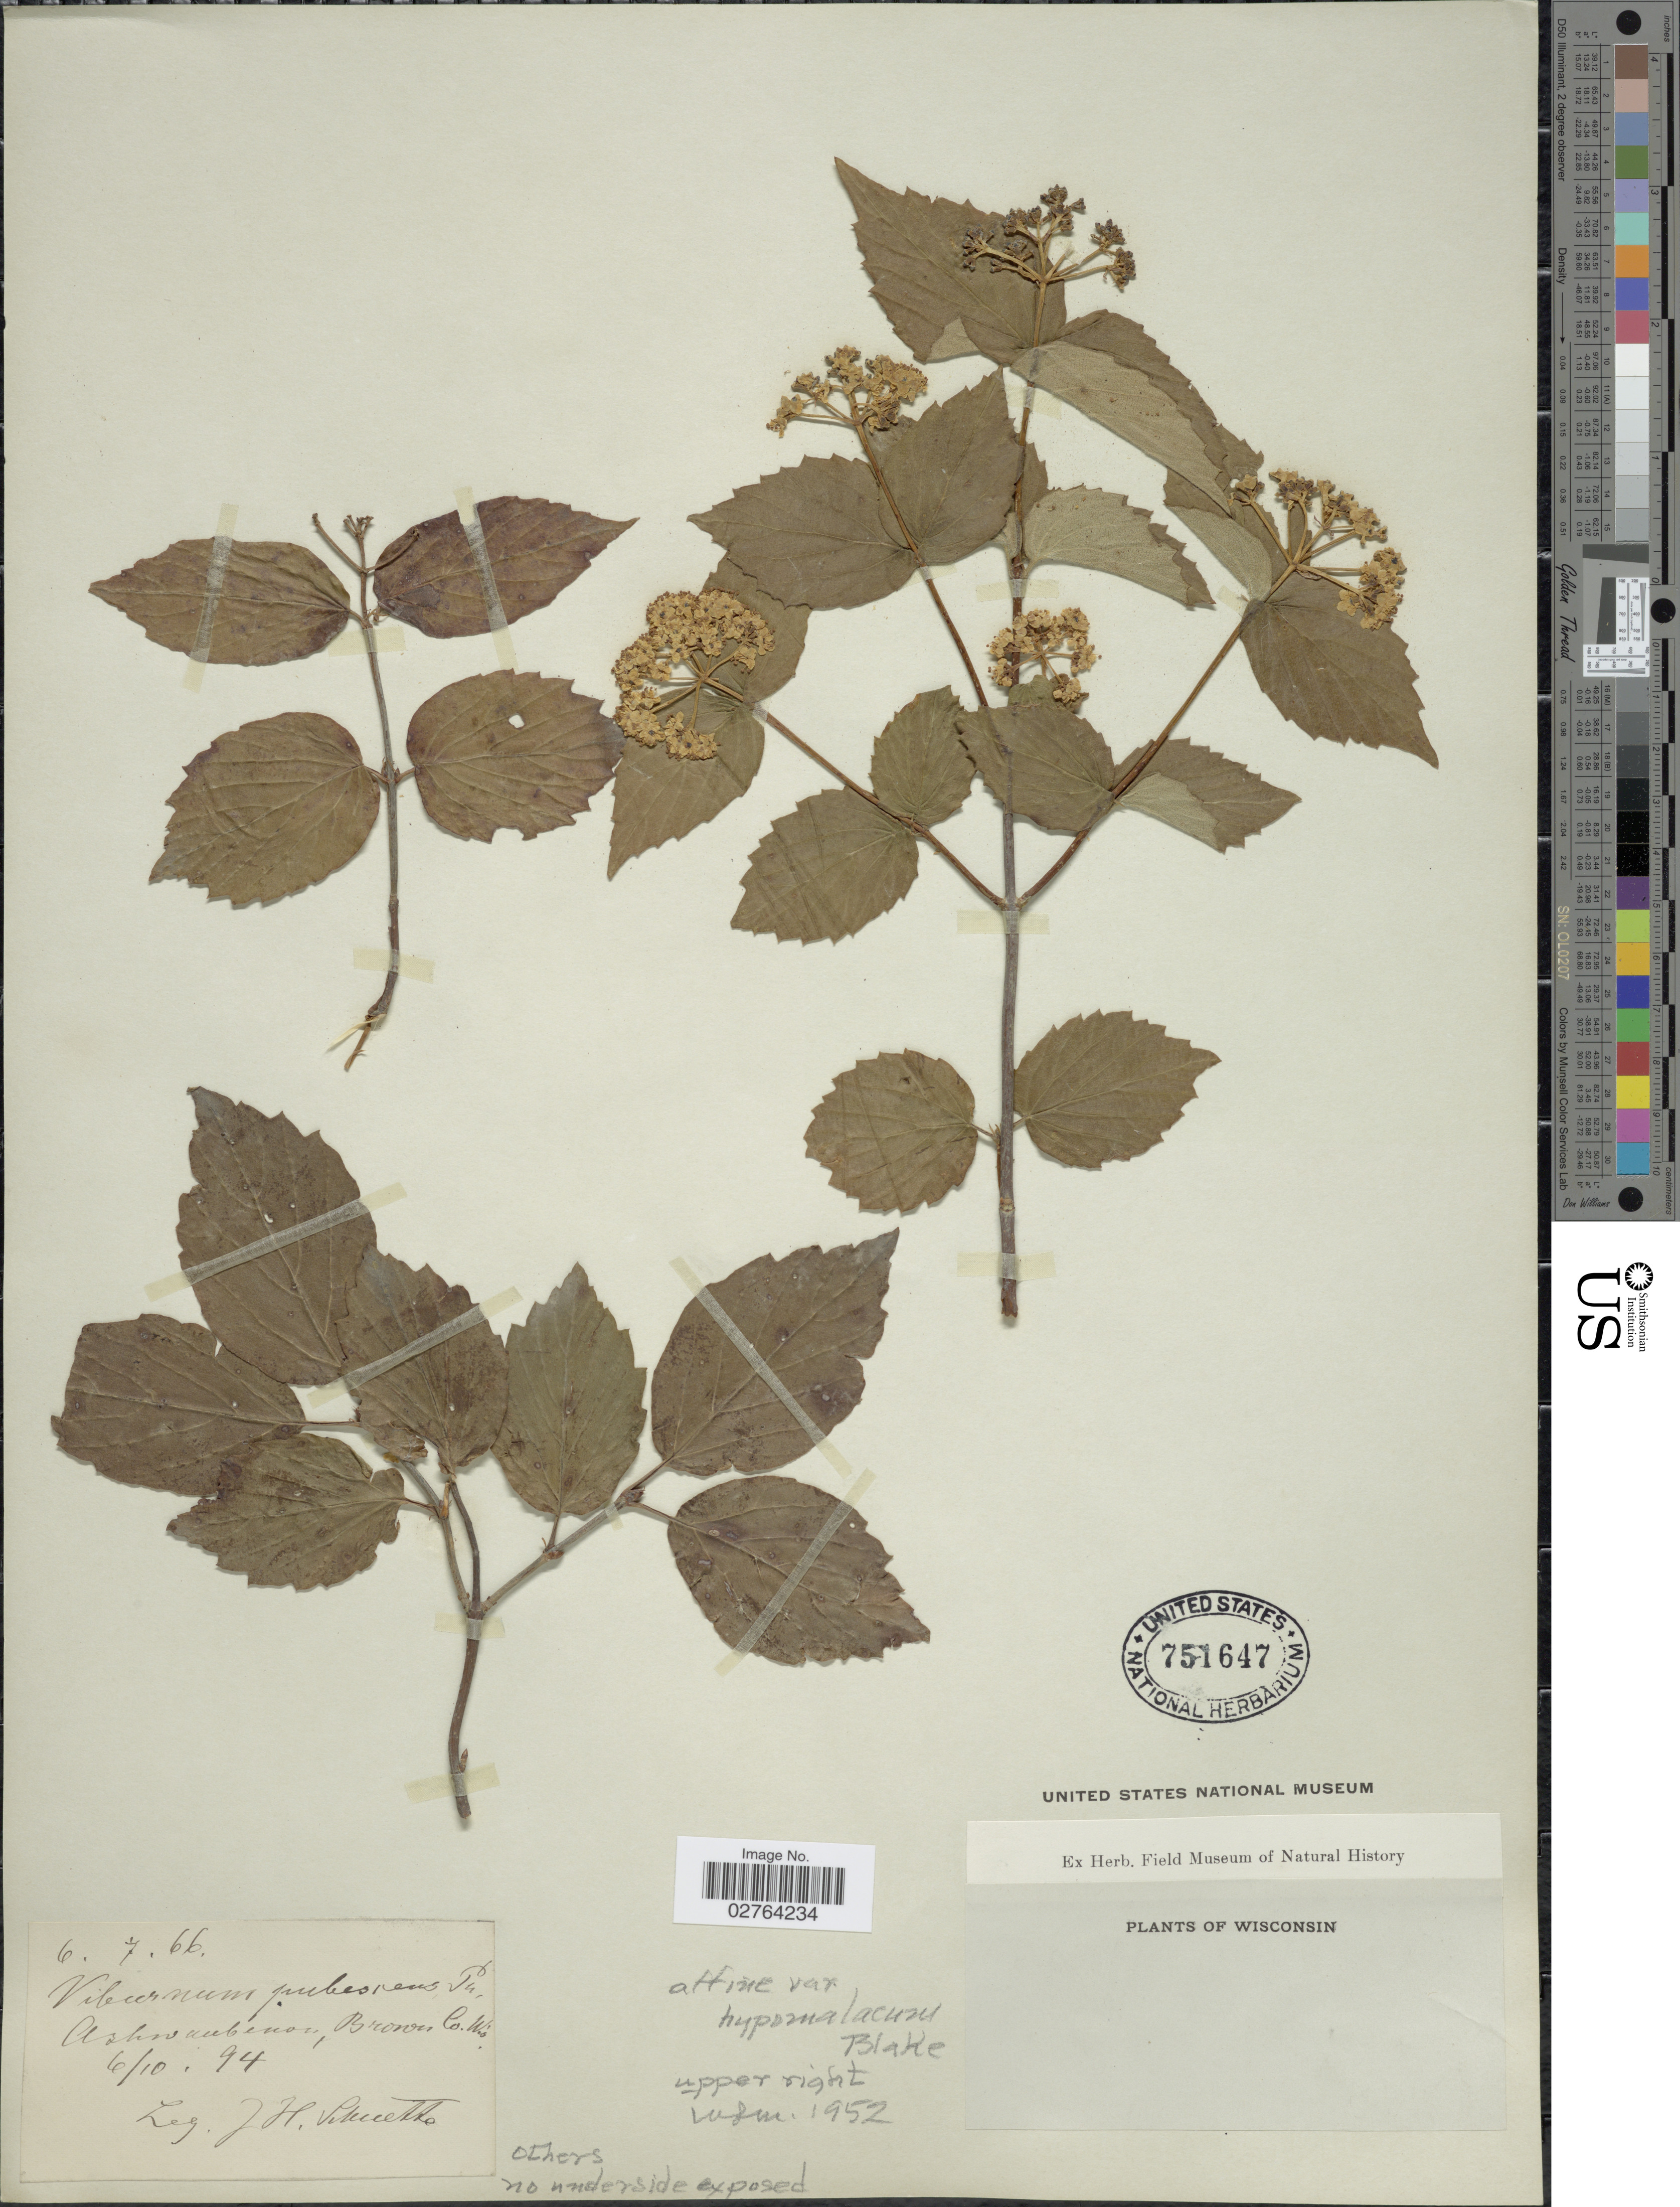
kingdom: Plantae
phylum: Tracheophyta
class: Magnoliopsida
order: Dipsacales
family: Viburnaceae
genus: Viburnum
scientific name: Viburnum rafinesqueanum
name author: Schult.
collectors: J. H. Schuette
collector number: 6.7.66?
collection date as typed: Transcribed d/m/y: 10/6/94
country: United States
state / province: Wisconsin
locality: Ashwaubenon, Brown Co. Wis.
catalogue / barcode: US 751647